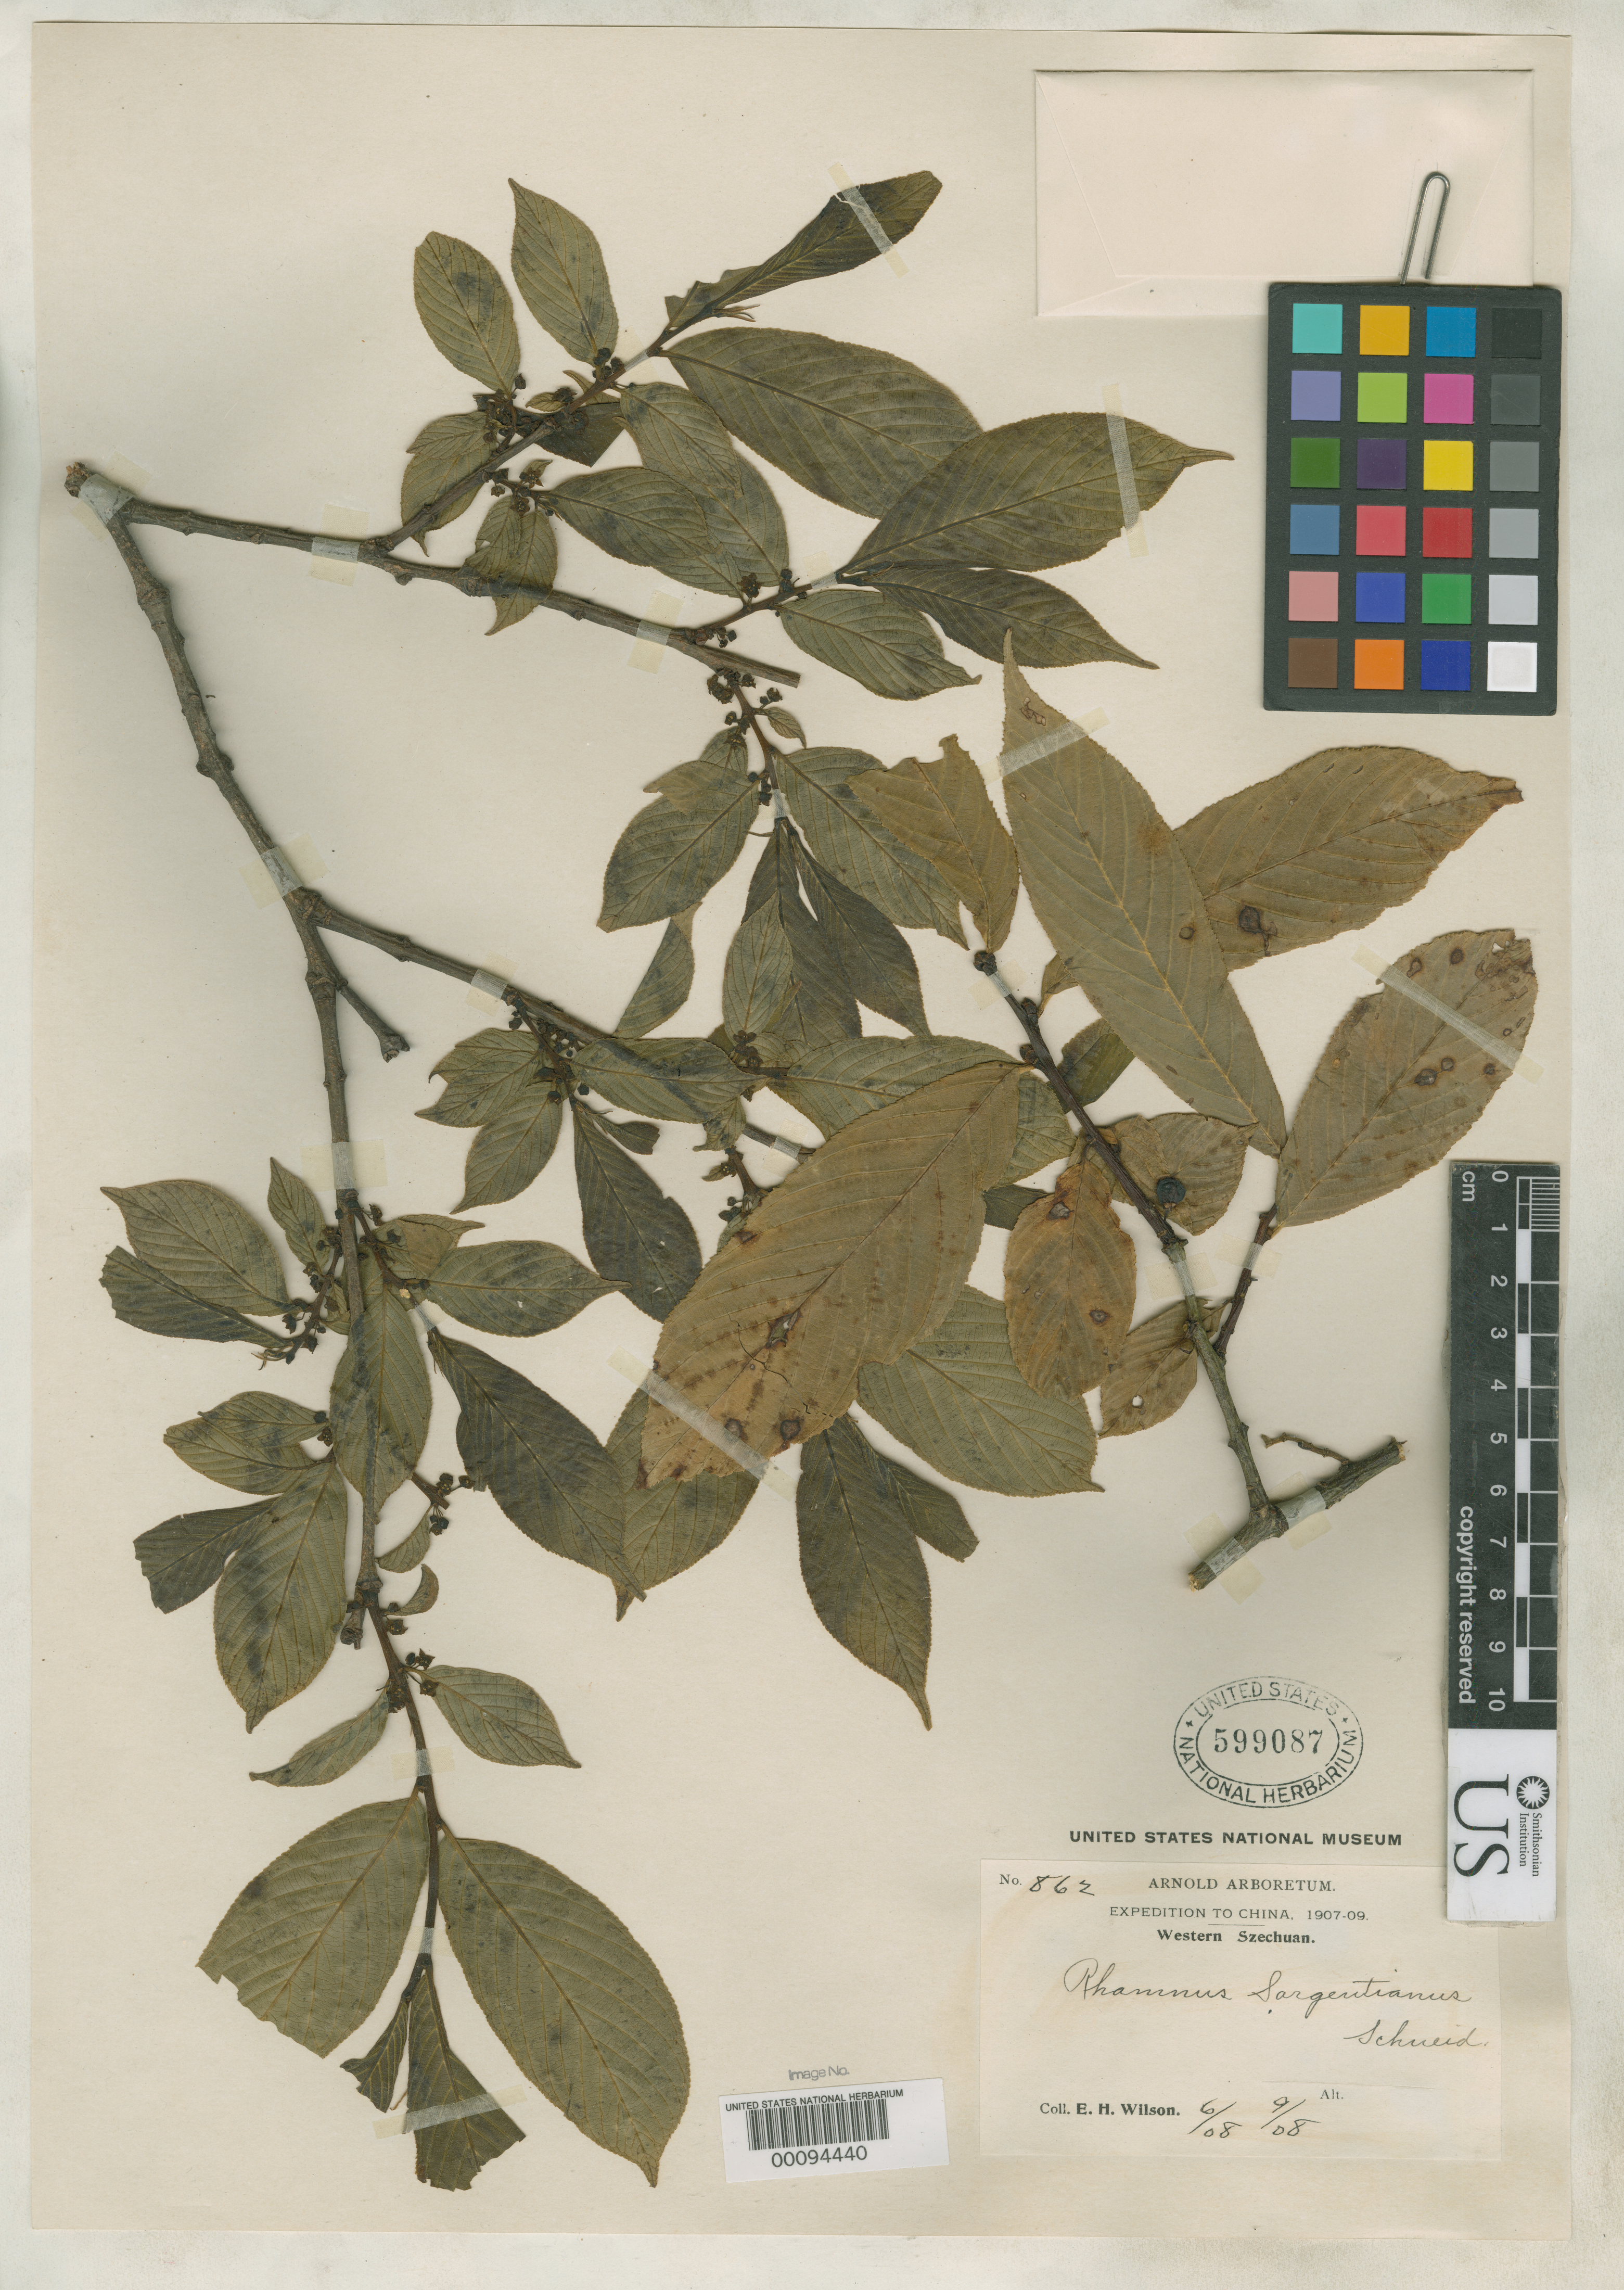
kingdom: Plantae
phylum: Tracheophyta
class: Magnoliopsida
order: Rosales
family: Rhamnaceae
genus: Rhamnus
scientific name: Rhamnus sargentianus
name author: C.K. Schneid. in Sarg.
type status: Isotype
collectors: E. H. Wilson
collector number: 862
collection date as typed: Jun 1908 to 15 Sep 1908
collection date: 1908-06/1908-09-15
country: China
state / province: Sichuan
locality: Wa-shan.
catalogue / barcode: US 599087